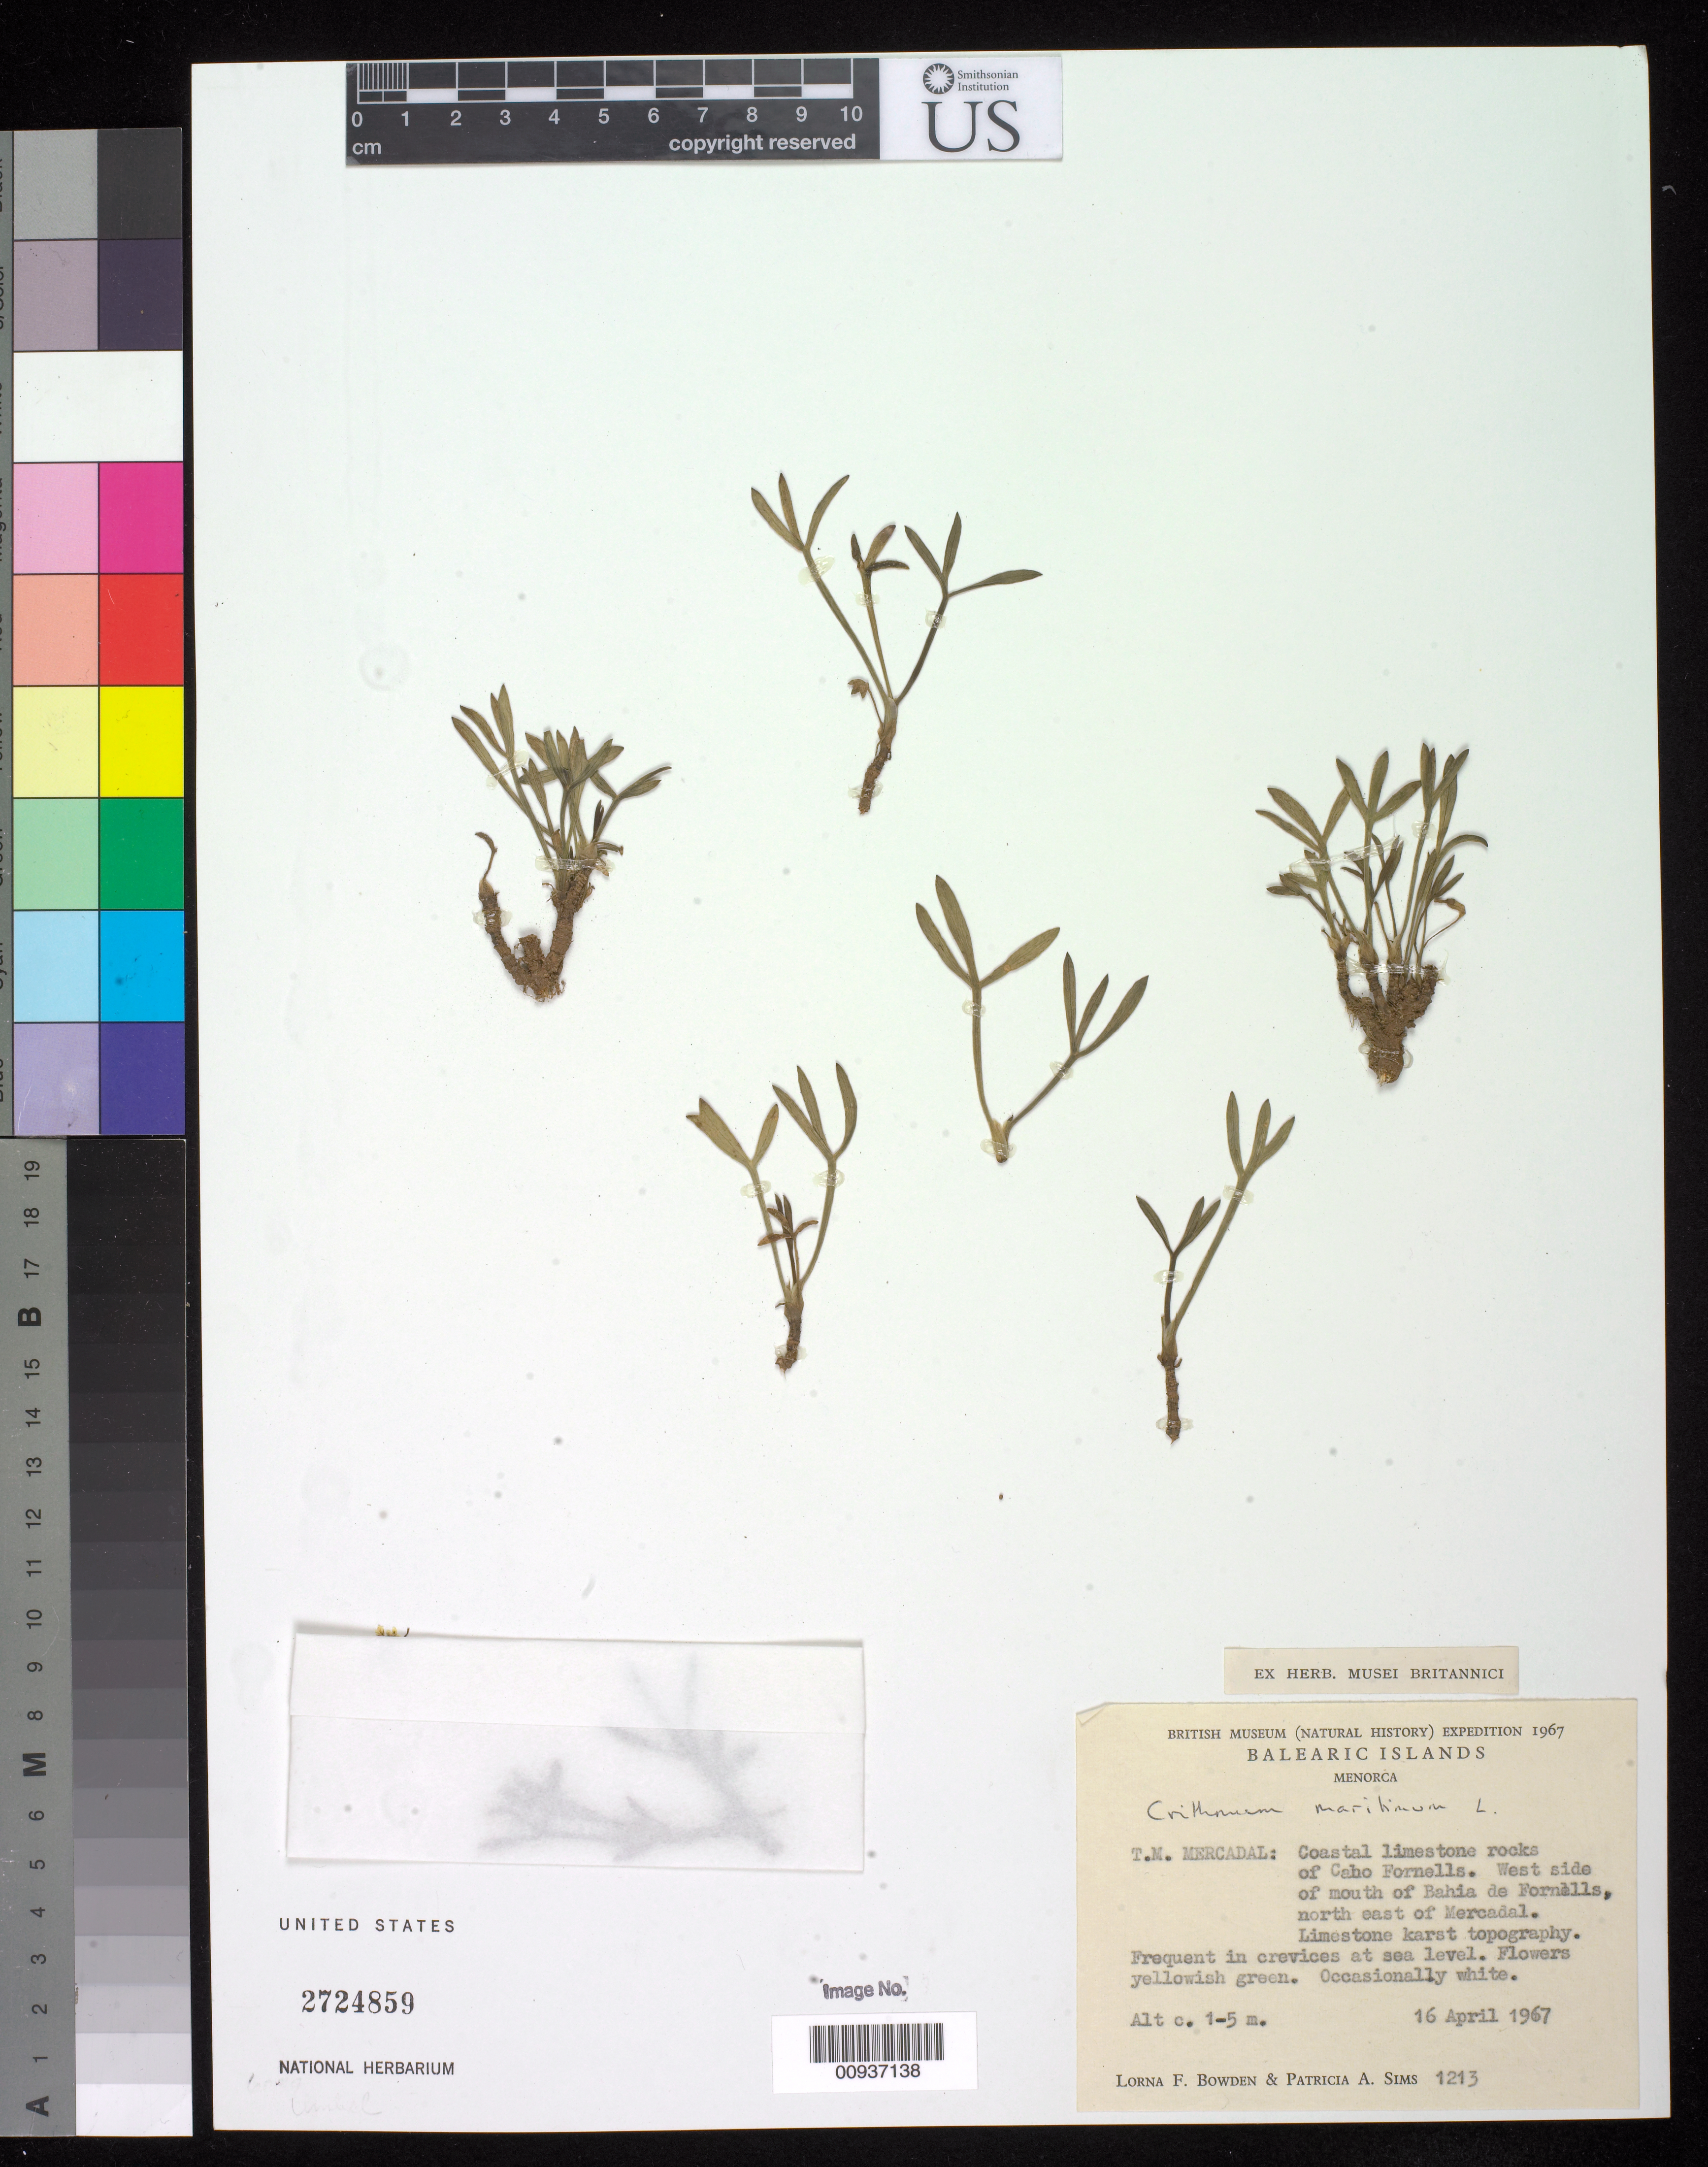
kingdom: Plantae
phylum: Tracheophyta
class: Magnoliopsida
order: Apiales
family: Apiaceae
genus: Crithmum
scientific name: Crithmum maritimum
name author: L.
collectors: L. F. Bowden & P. A. Sims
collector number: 1213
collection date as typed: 16 Apr 1967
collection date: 1967-04-16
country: Spain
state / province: Islas Baleares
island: Menorca I.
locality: Coastal limestone rocks of Caho Fornells. West side of mouth of Bahia de Fornells, north east of Mercadal.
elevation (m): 1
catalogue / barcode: US 2724859